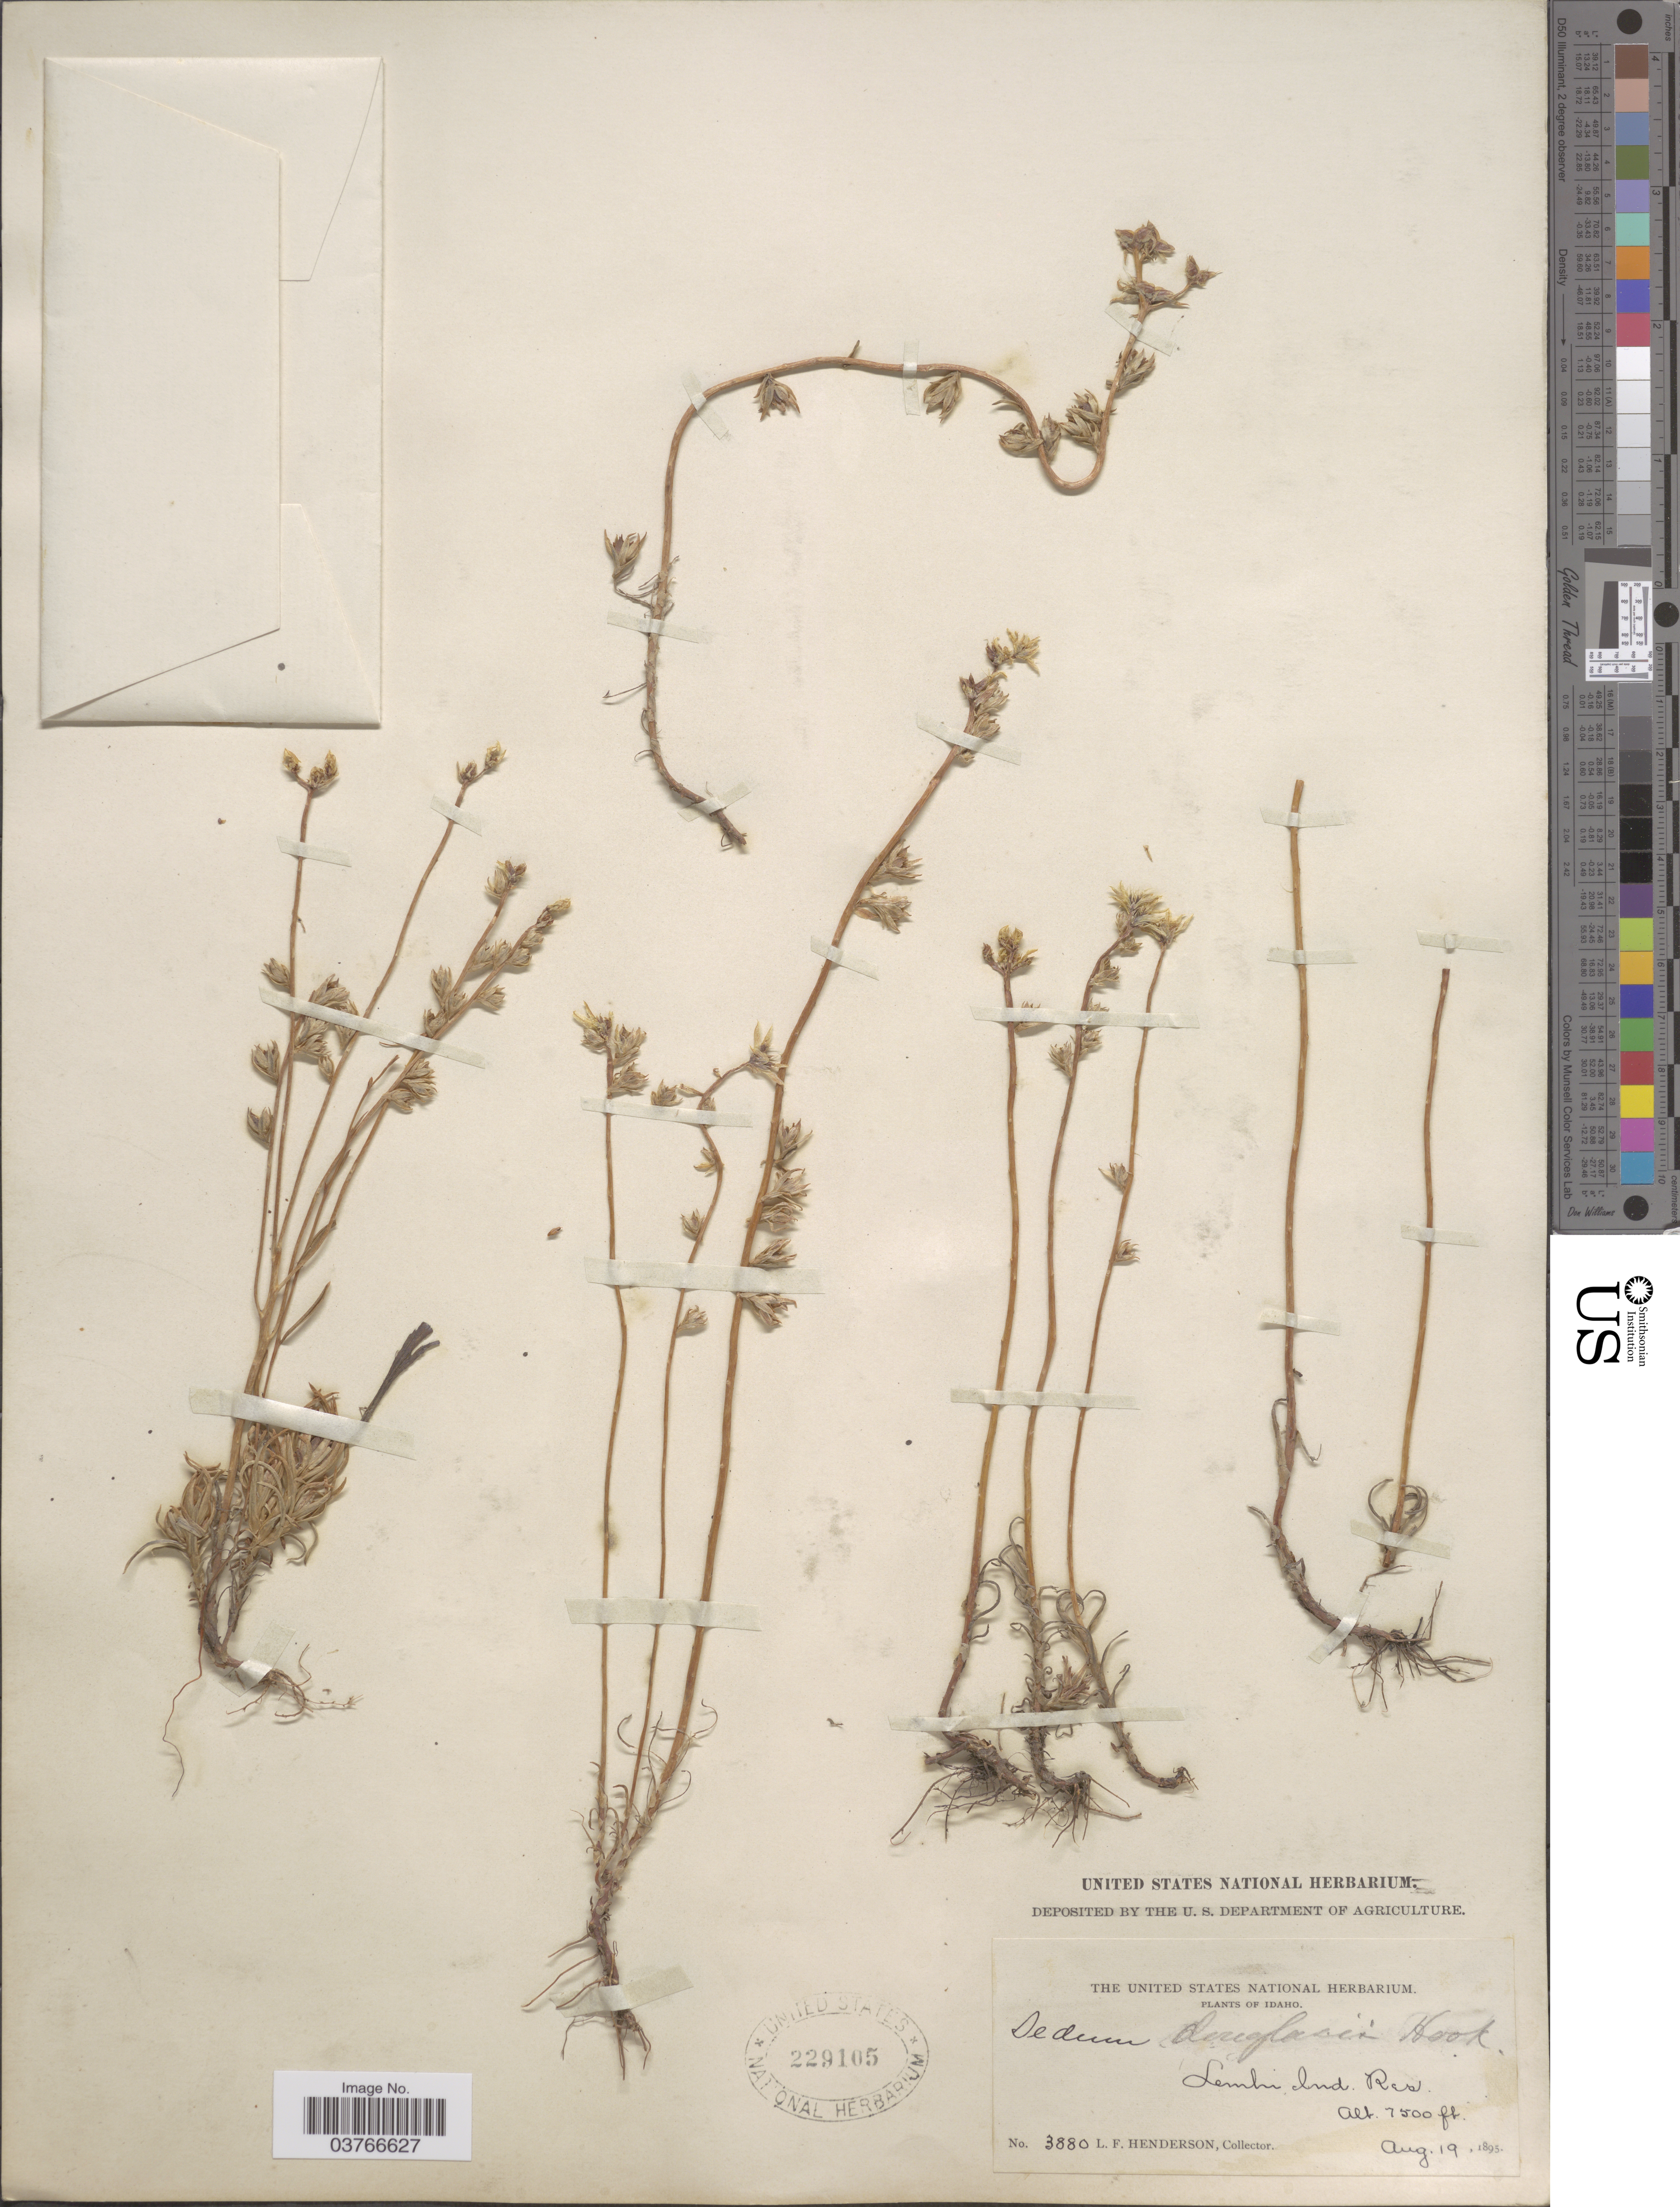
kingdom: Plantae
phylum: Tracheophyta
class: Magnoliopsida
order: Saxifragales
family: Crassulaceae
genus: Sedum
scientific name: Sedum stenopetalum var. stenopetalum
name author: Pursh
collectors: L. Henderson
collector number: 3880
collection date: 1895-08-19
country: United States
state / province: Idaho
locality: Lemhi, Ind. Res.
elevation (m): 2286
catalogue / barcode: US 229105